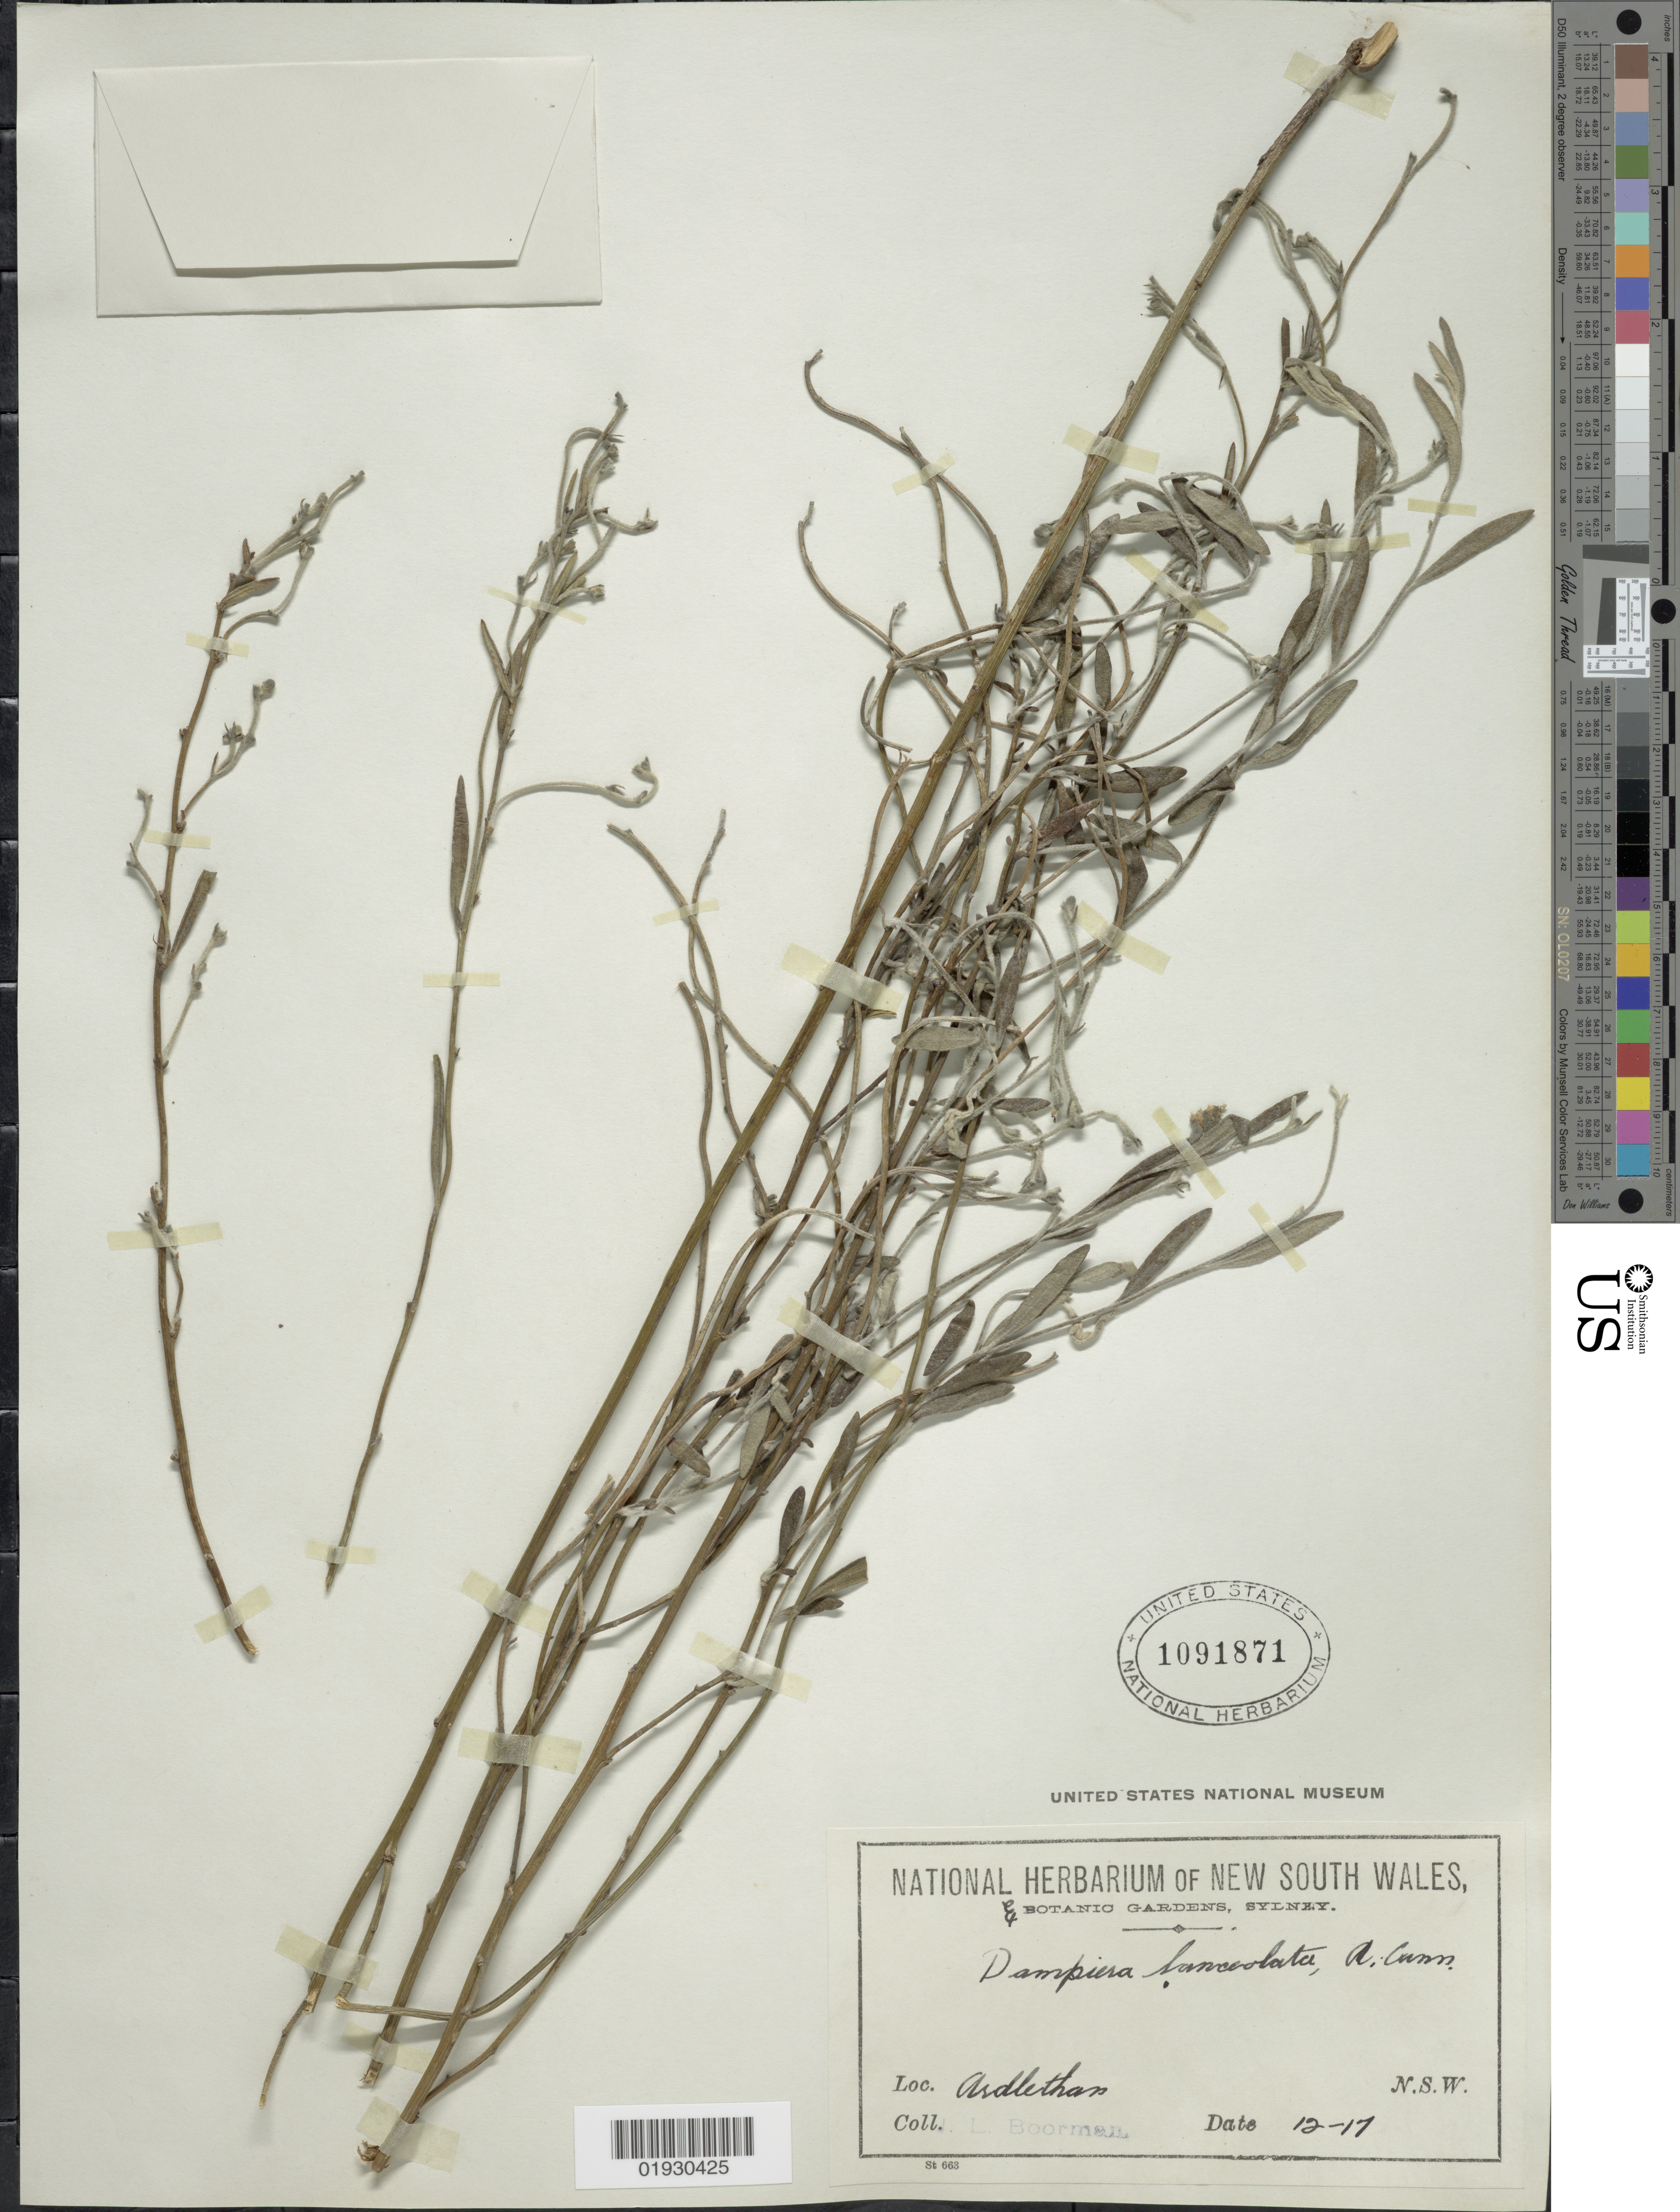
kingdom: Plantae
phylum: Tracheophyta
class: Magnoliopsida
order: Asterales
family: Goodeniaceae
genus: Dampiera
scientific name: Dampiera lanceolata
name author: A. Cunn. ex DC.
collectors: J. Boorman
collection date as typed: Transcribed d/m/y: /12/17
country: Australia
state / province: New South Wales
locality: Ardlethan, N.S.W.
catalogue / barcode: US 1091871